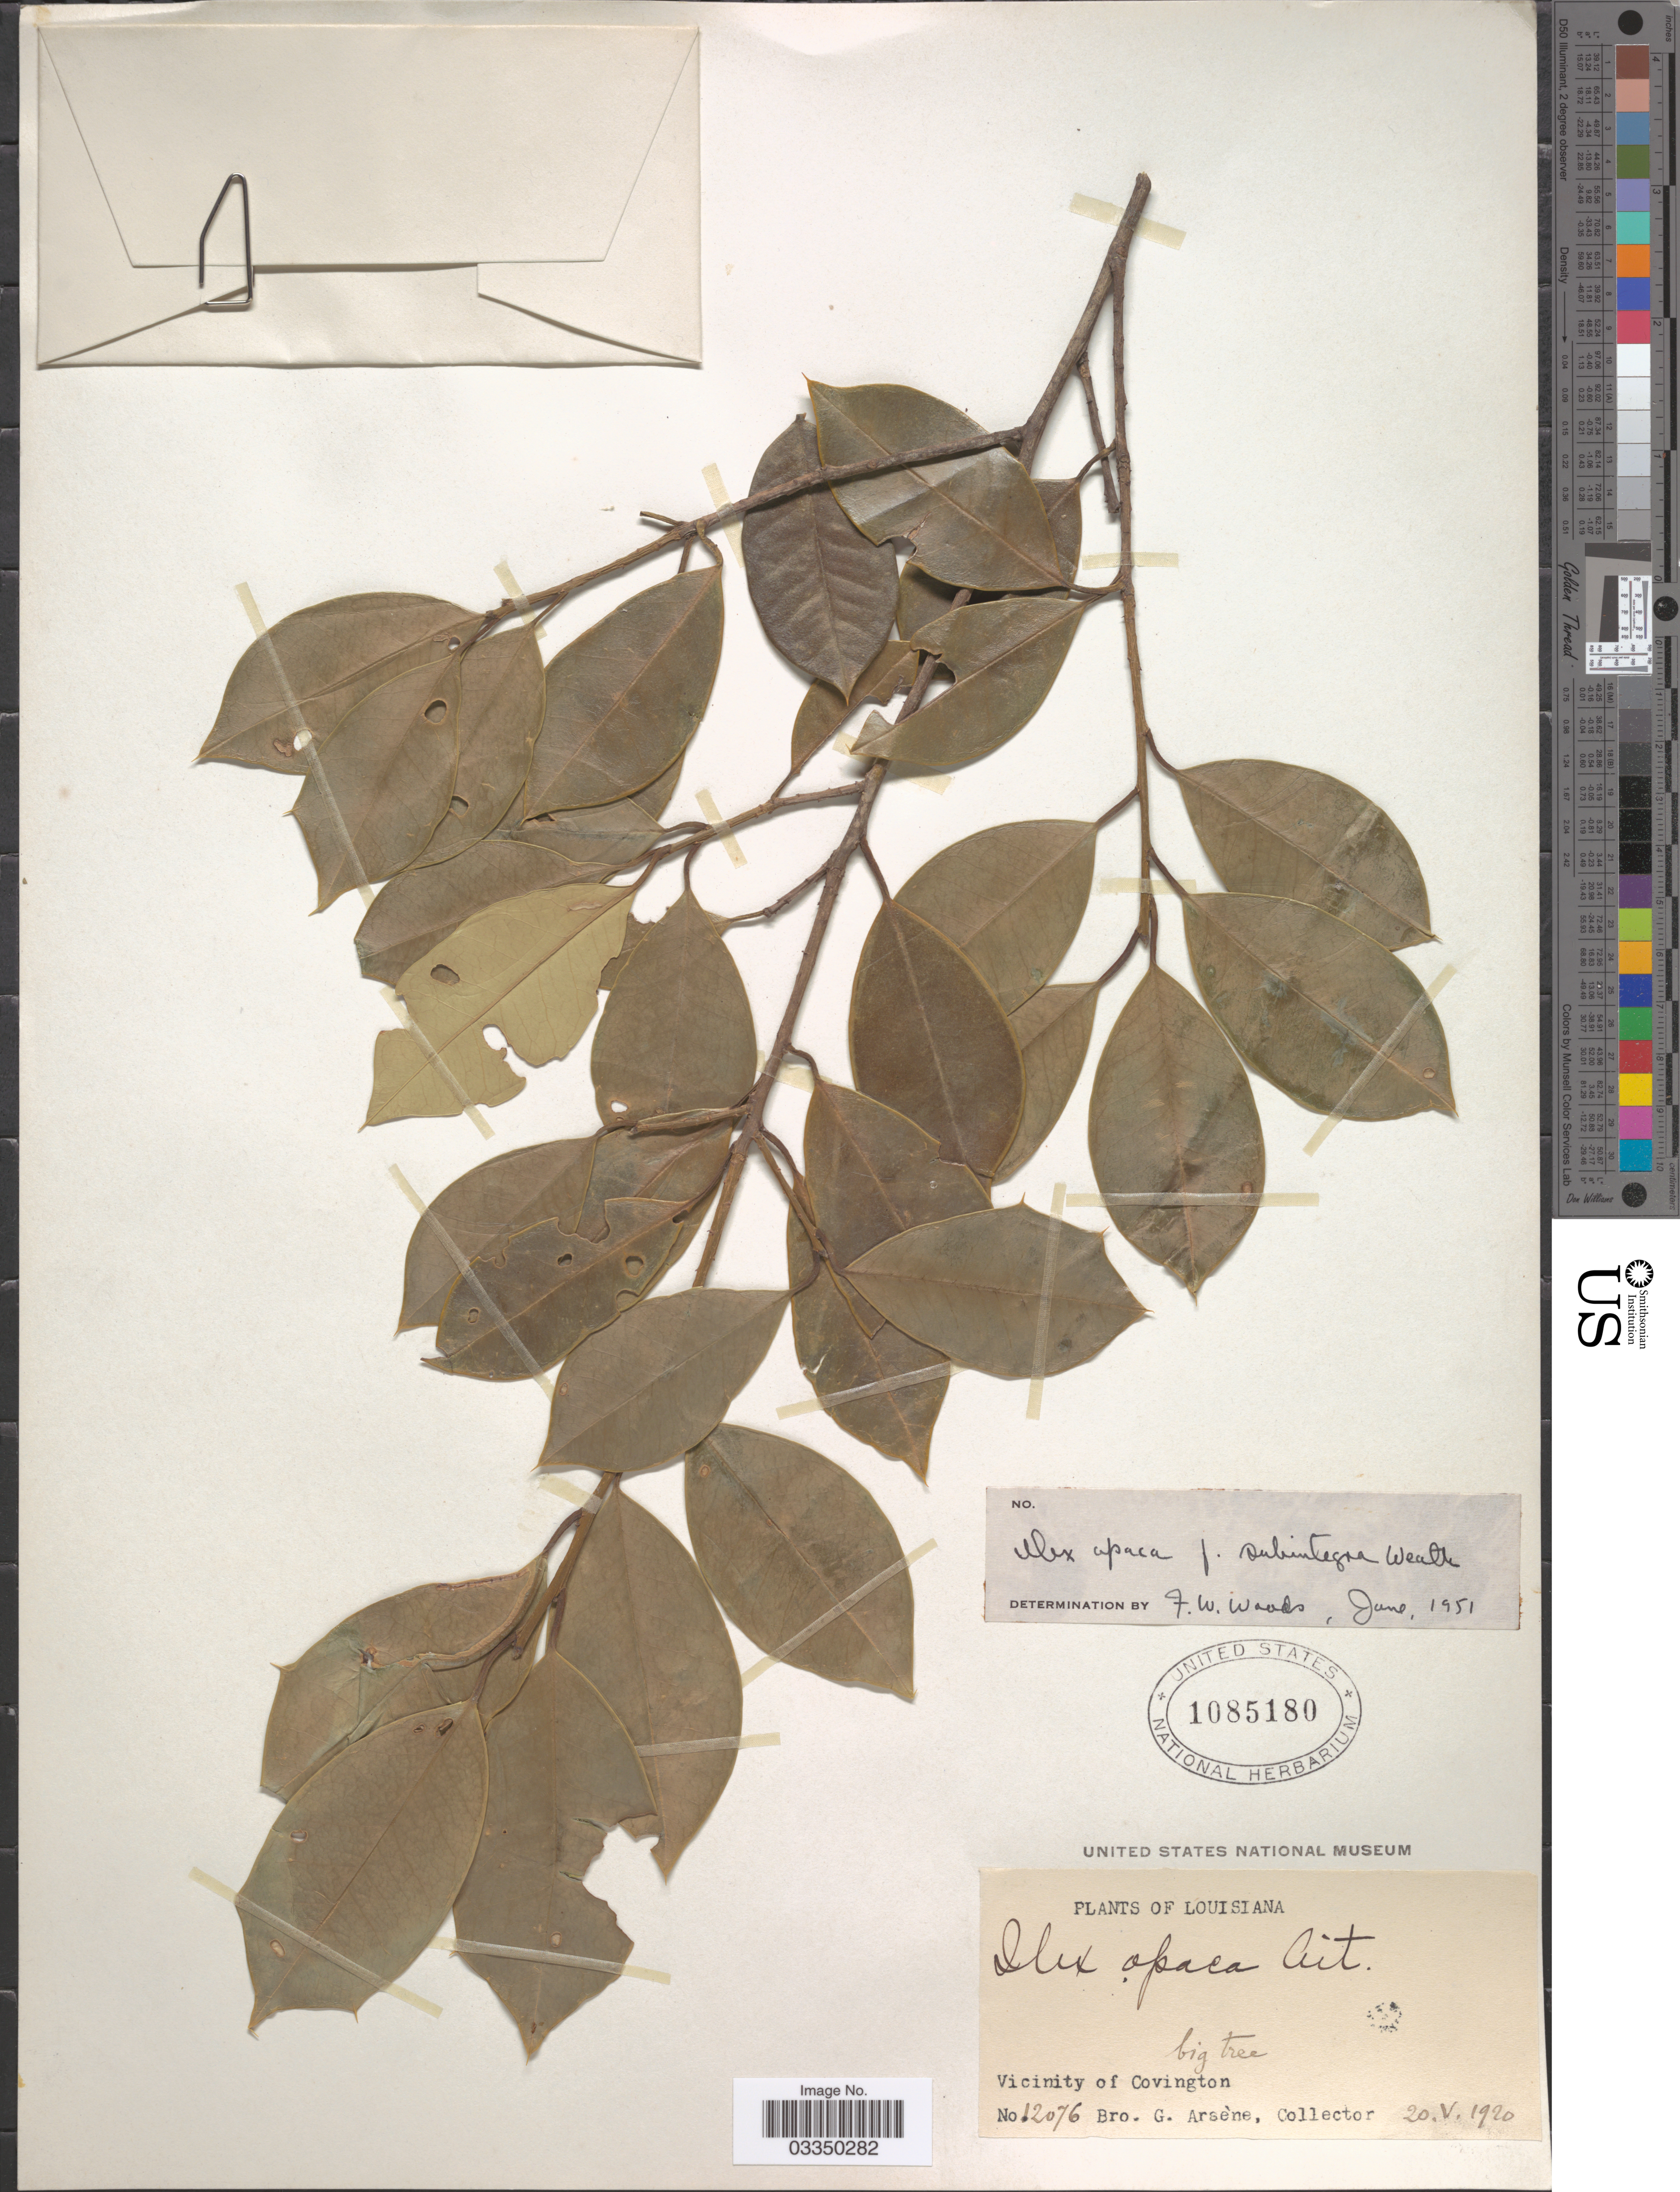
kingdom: Plantae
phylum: Tracheophyta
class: Magnoliopsida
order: Aquifoliales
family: Aquifoliaceae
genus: Ilex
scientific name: Ilex opaca f. subintegra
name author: Weath.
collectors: Bro. G. Arsène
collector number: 12076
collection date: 1920-05-20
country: United States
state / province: Louisiana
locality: Vicinity of Covington.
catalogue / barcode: US 1085180